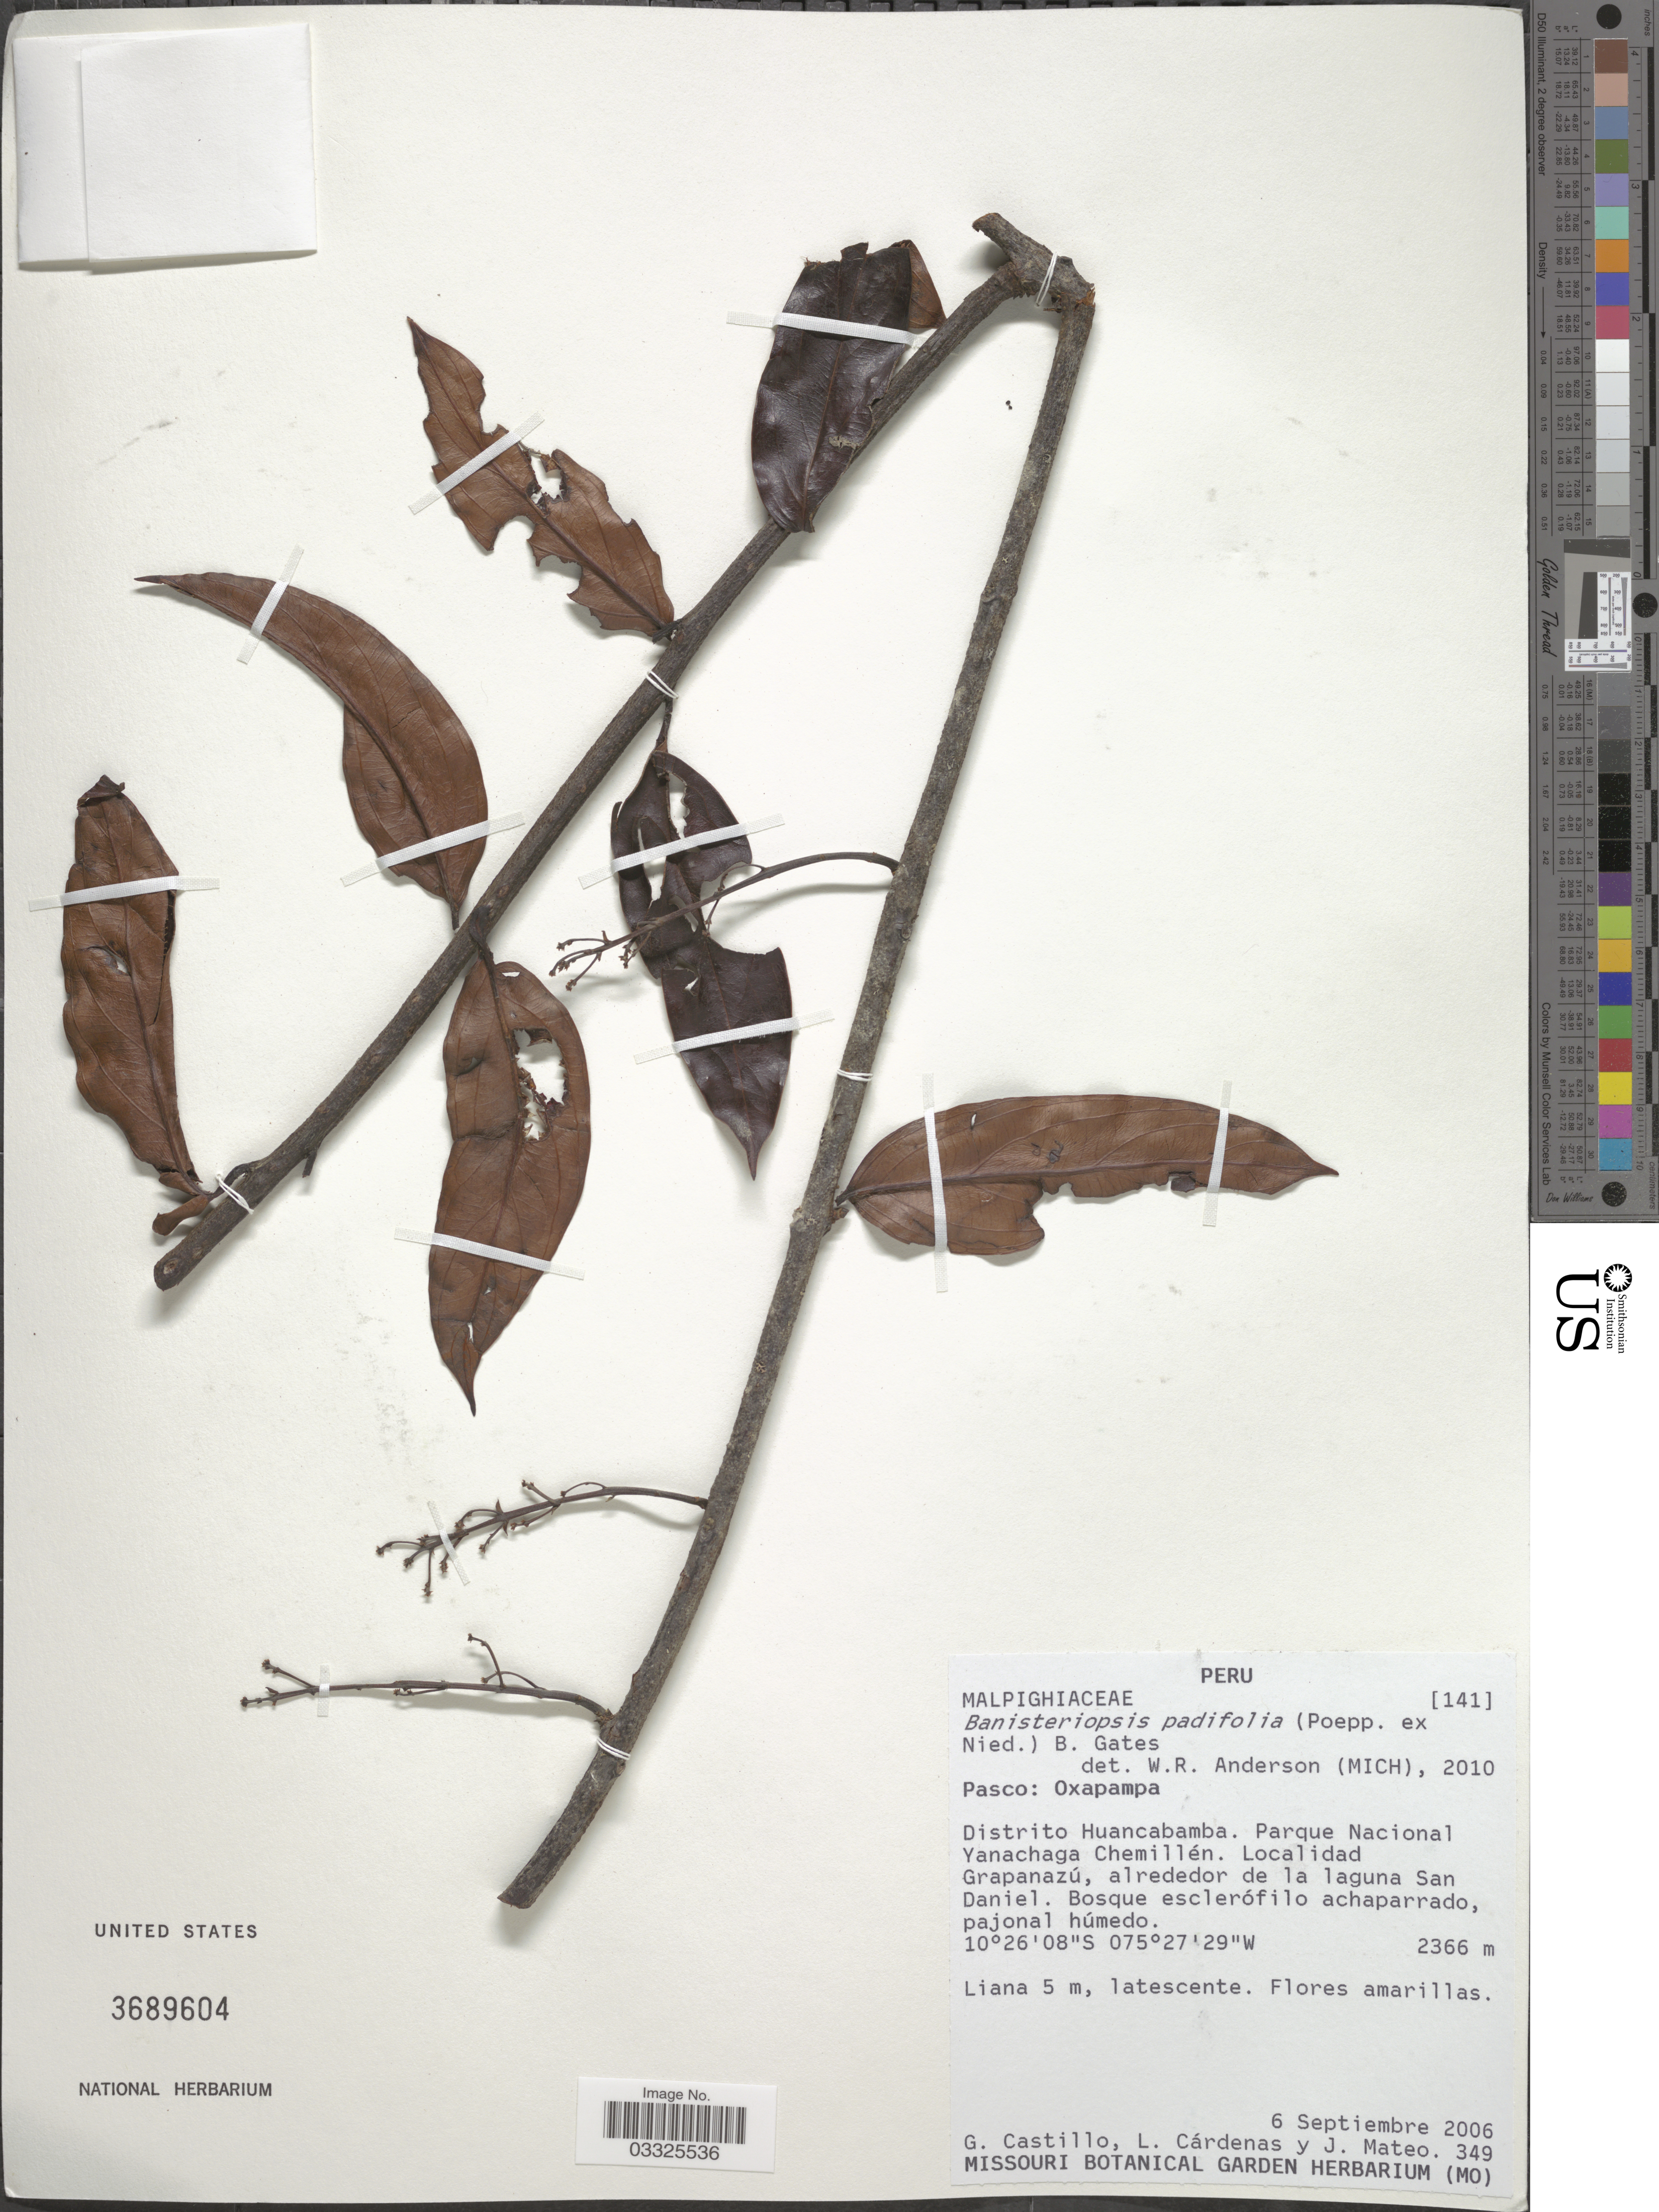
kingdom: Plantae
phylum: Tracheophyta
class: Magnoliopsida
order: Malpighiales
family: Malpighiaceae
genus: Banisteriopsis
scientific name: Banisteriopsis padifolia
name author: (Poepp. ex Nied.) B. Gates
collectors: G. Castillo, L. Cárdenas & J. Mateo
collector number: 349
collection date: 2006-09-06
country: Peru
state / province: Pasco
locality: Oxapampa. Distrito Huancabamba. Parque Nacional Yanachaga Chemillén. Localidad Grapanazú, alrededore de la laguna San Daniel.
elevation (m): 2366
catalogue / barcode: US 3689604